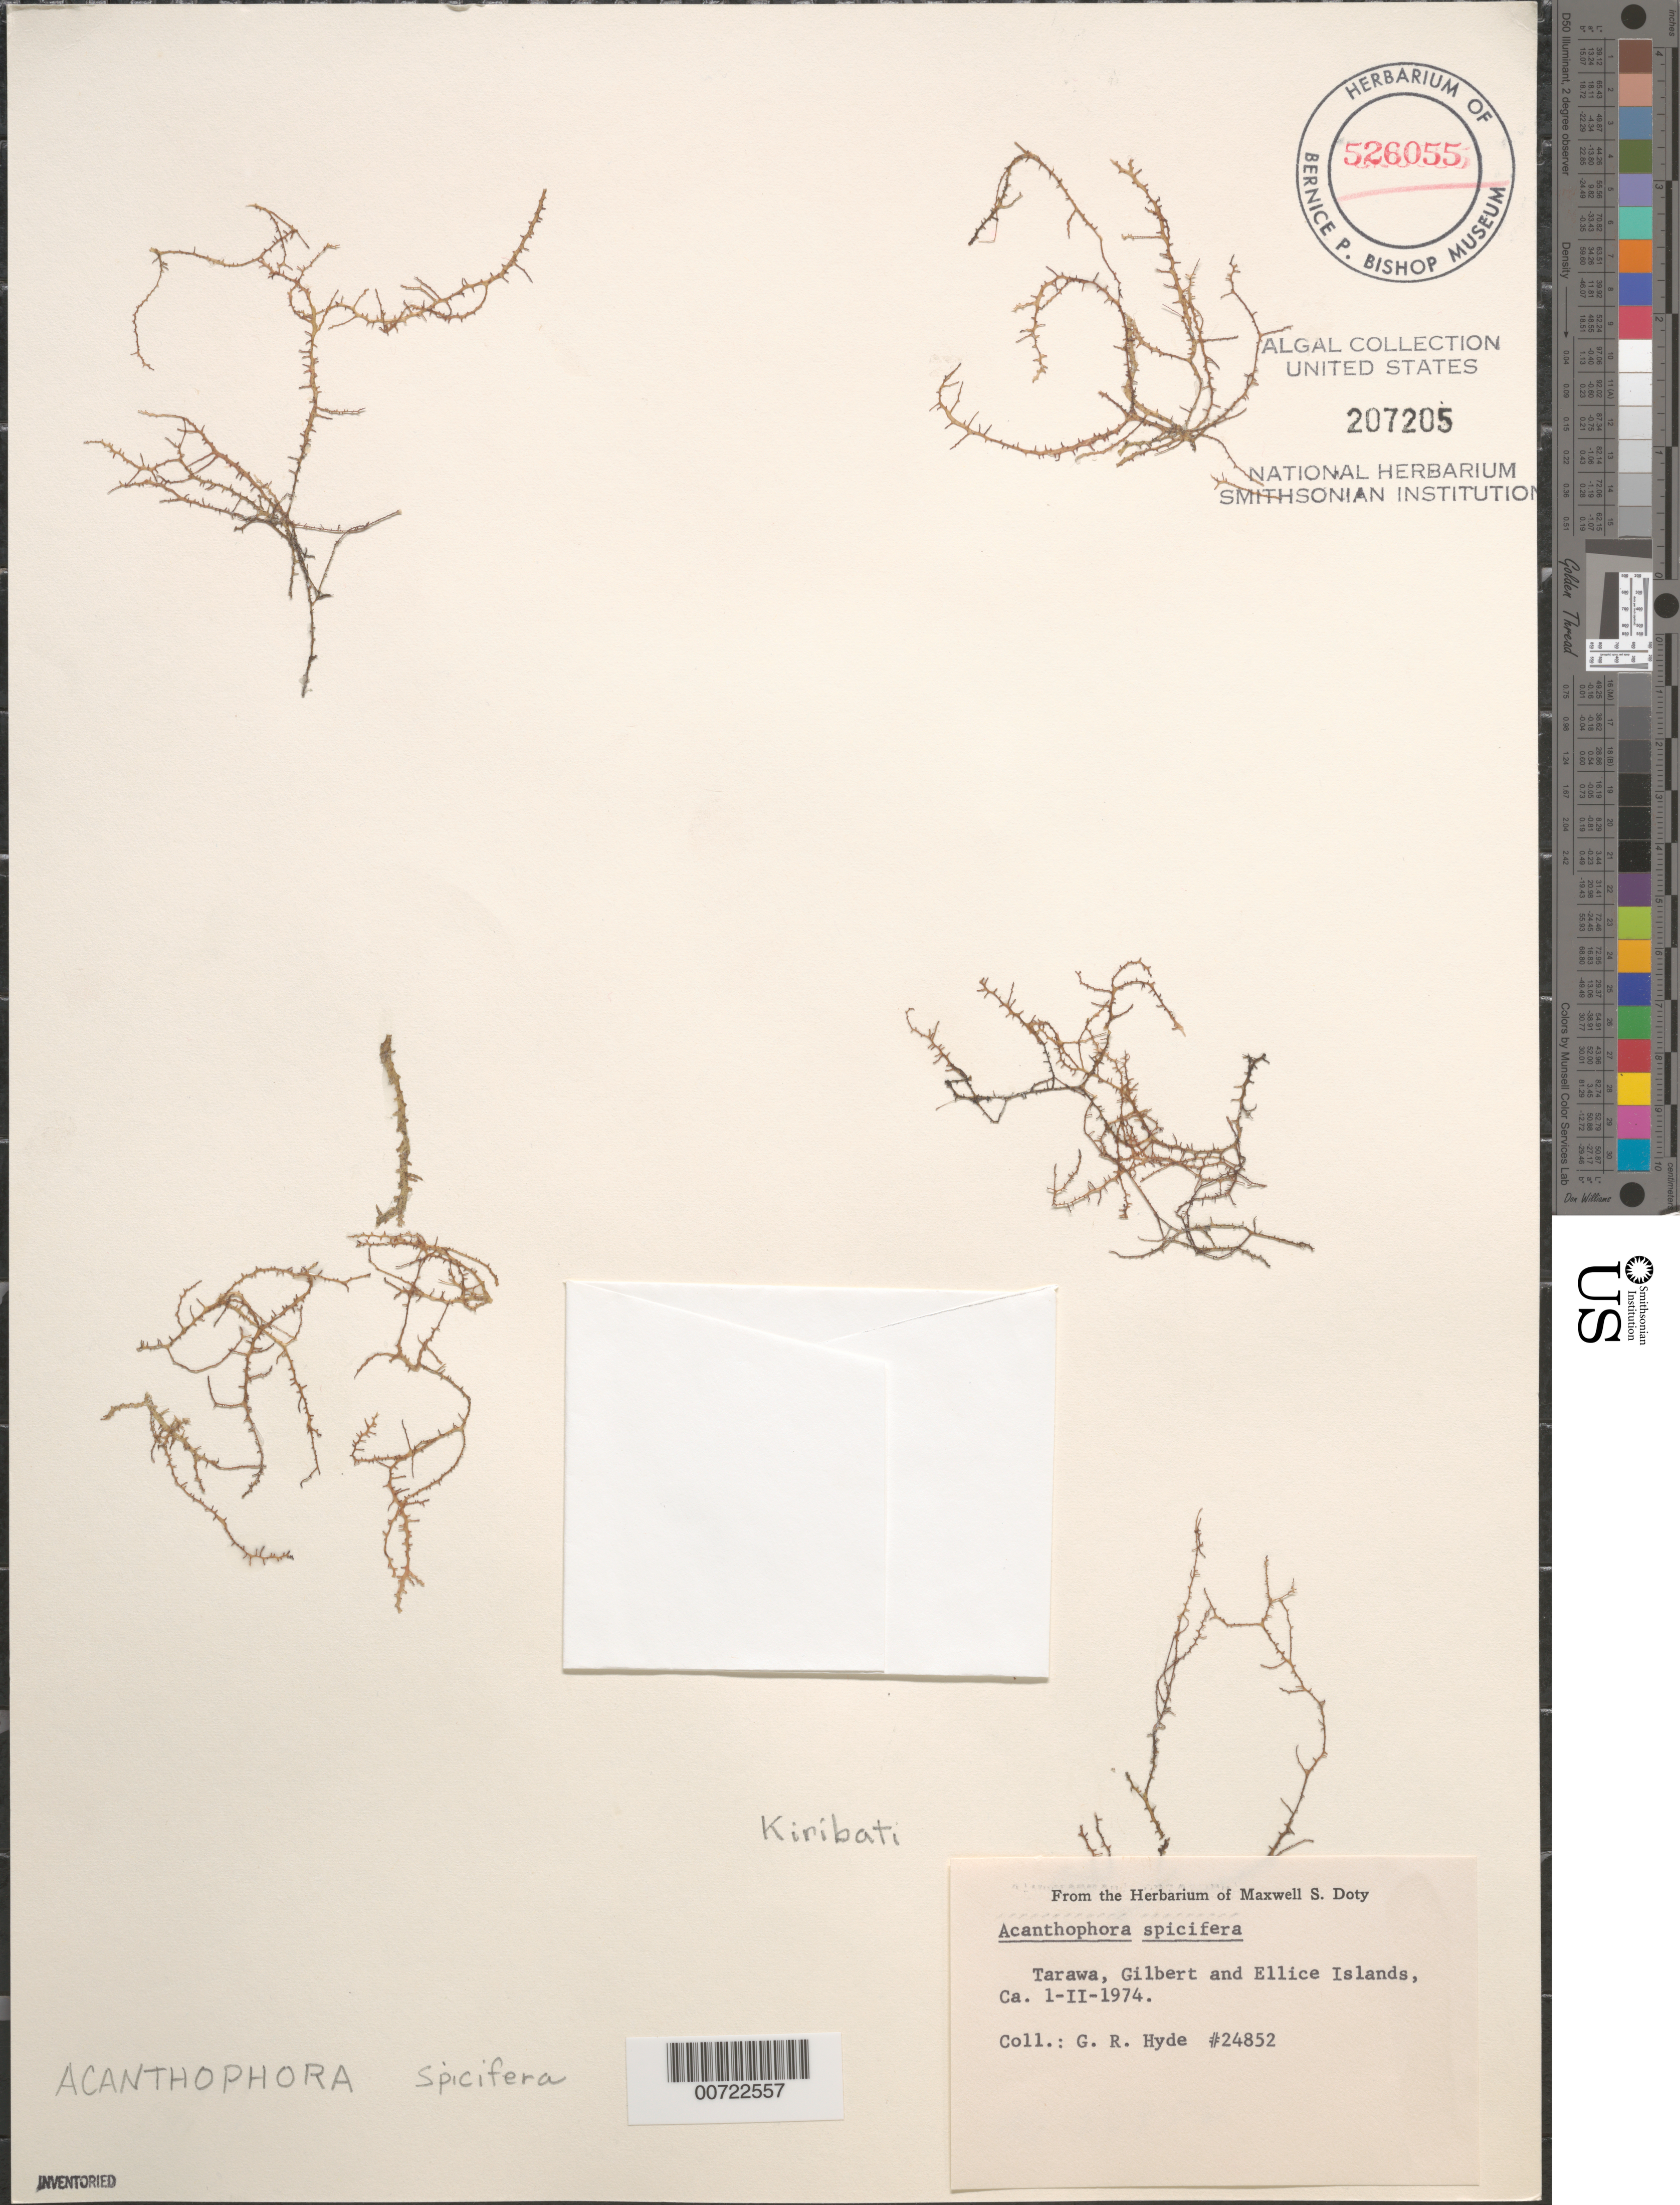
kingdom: Plantae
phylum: Rhodophyta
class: Florideophyceae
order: Ceramiales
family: Rhodomelaceae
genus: Acanthophora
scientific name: Acanthophora spicifera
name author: (Vahl) Børgesen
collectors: G. Hyde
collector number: MSD 24852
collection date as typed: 01 Feb 1974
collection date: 1974-02-01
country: Kiribati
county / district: Tarawa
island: Tarawa Atoll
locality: Tarawa Islet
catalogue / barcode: US 207205